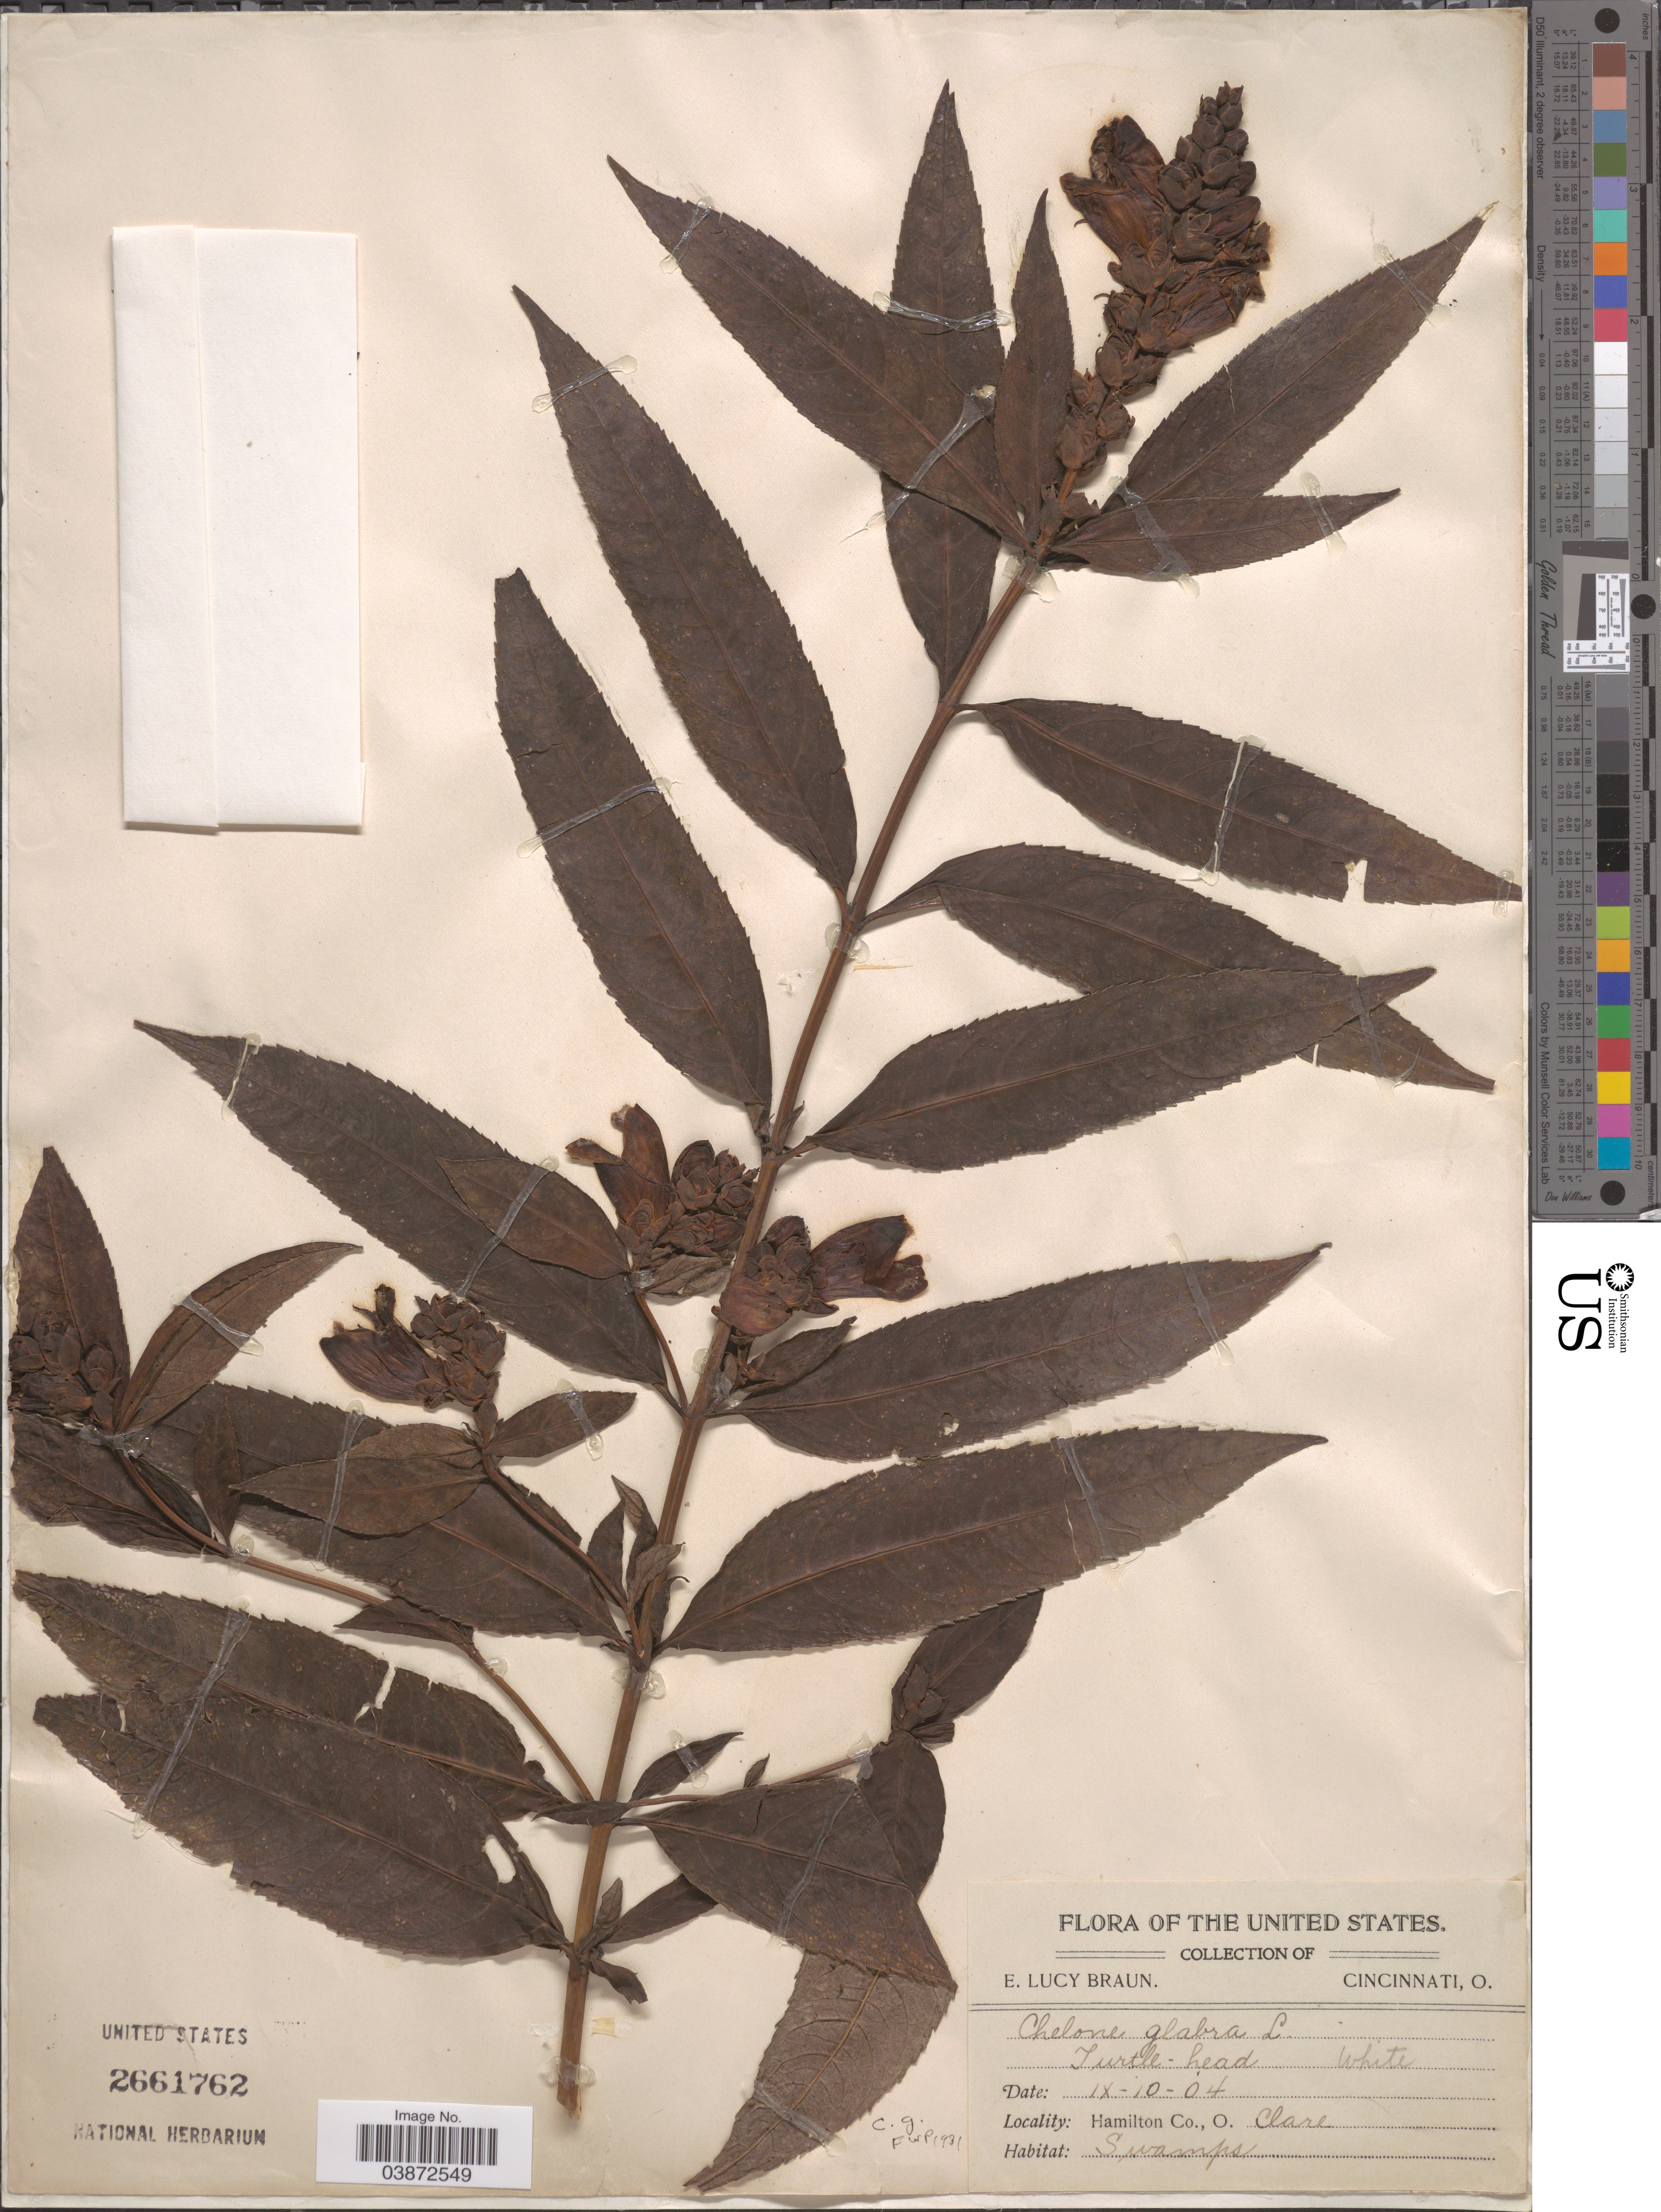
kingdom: Plantae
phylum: Tracheophyta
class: Magnoliopsida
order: Lamiales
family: Plantaginaceae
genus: Chelone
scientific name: Chelone glabra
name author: L.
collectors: E. L. Braun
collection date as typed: Transcribed d/m/y: 10/9/4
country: United States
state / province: Ohio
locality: Hamilton Co., Clare.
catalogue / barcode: US 2661762